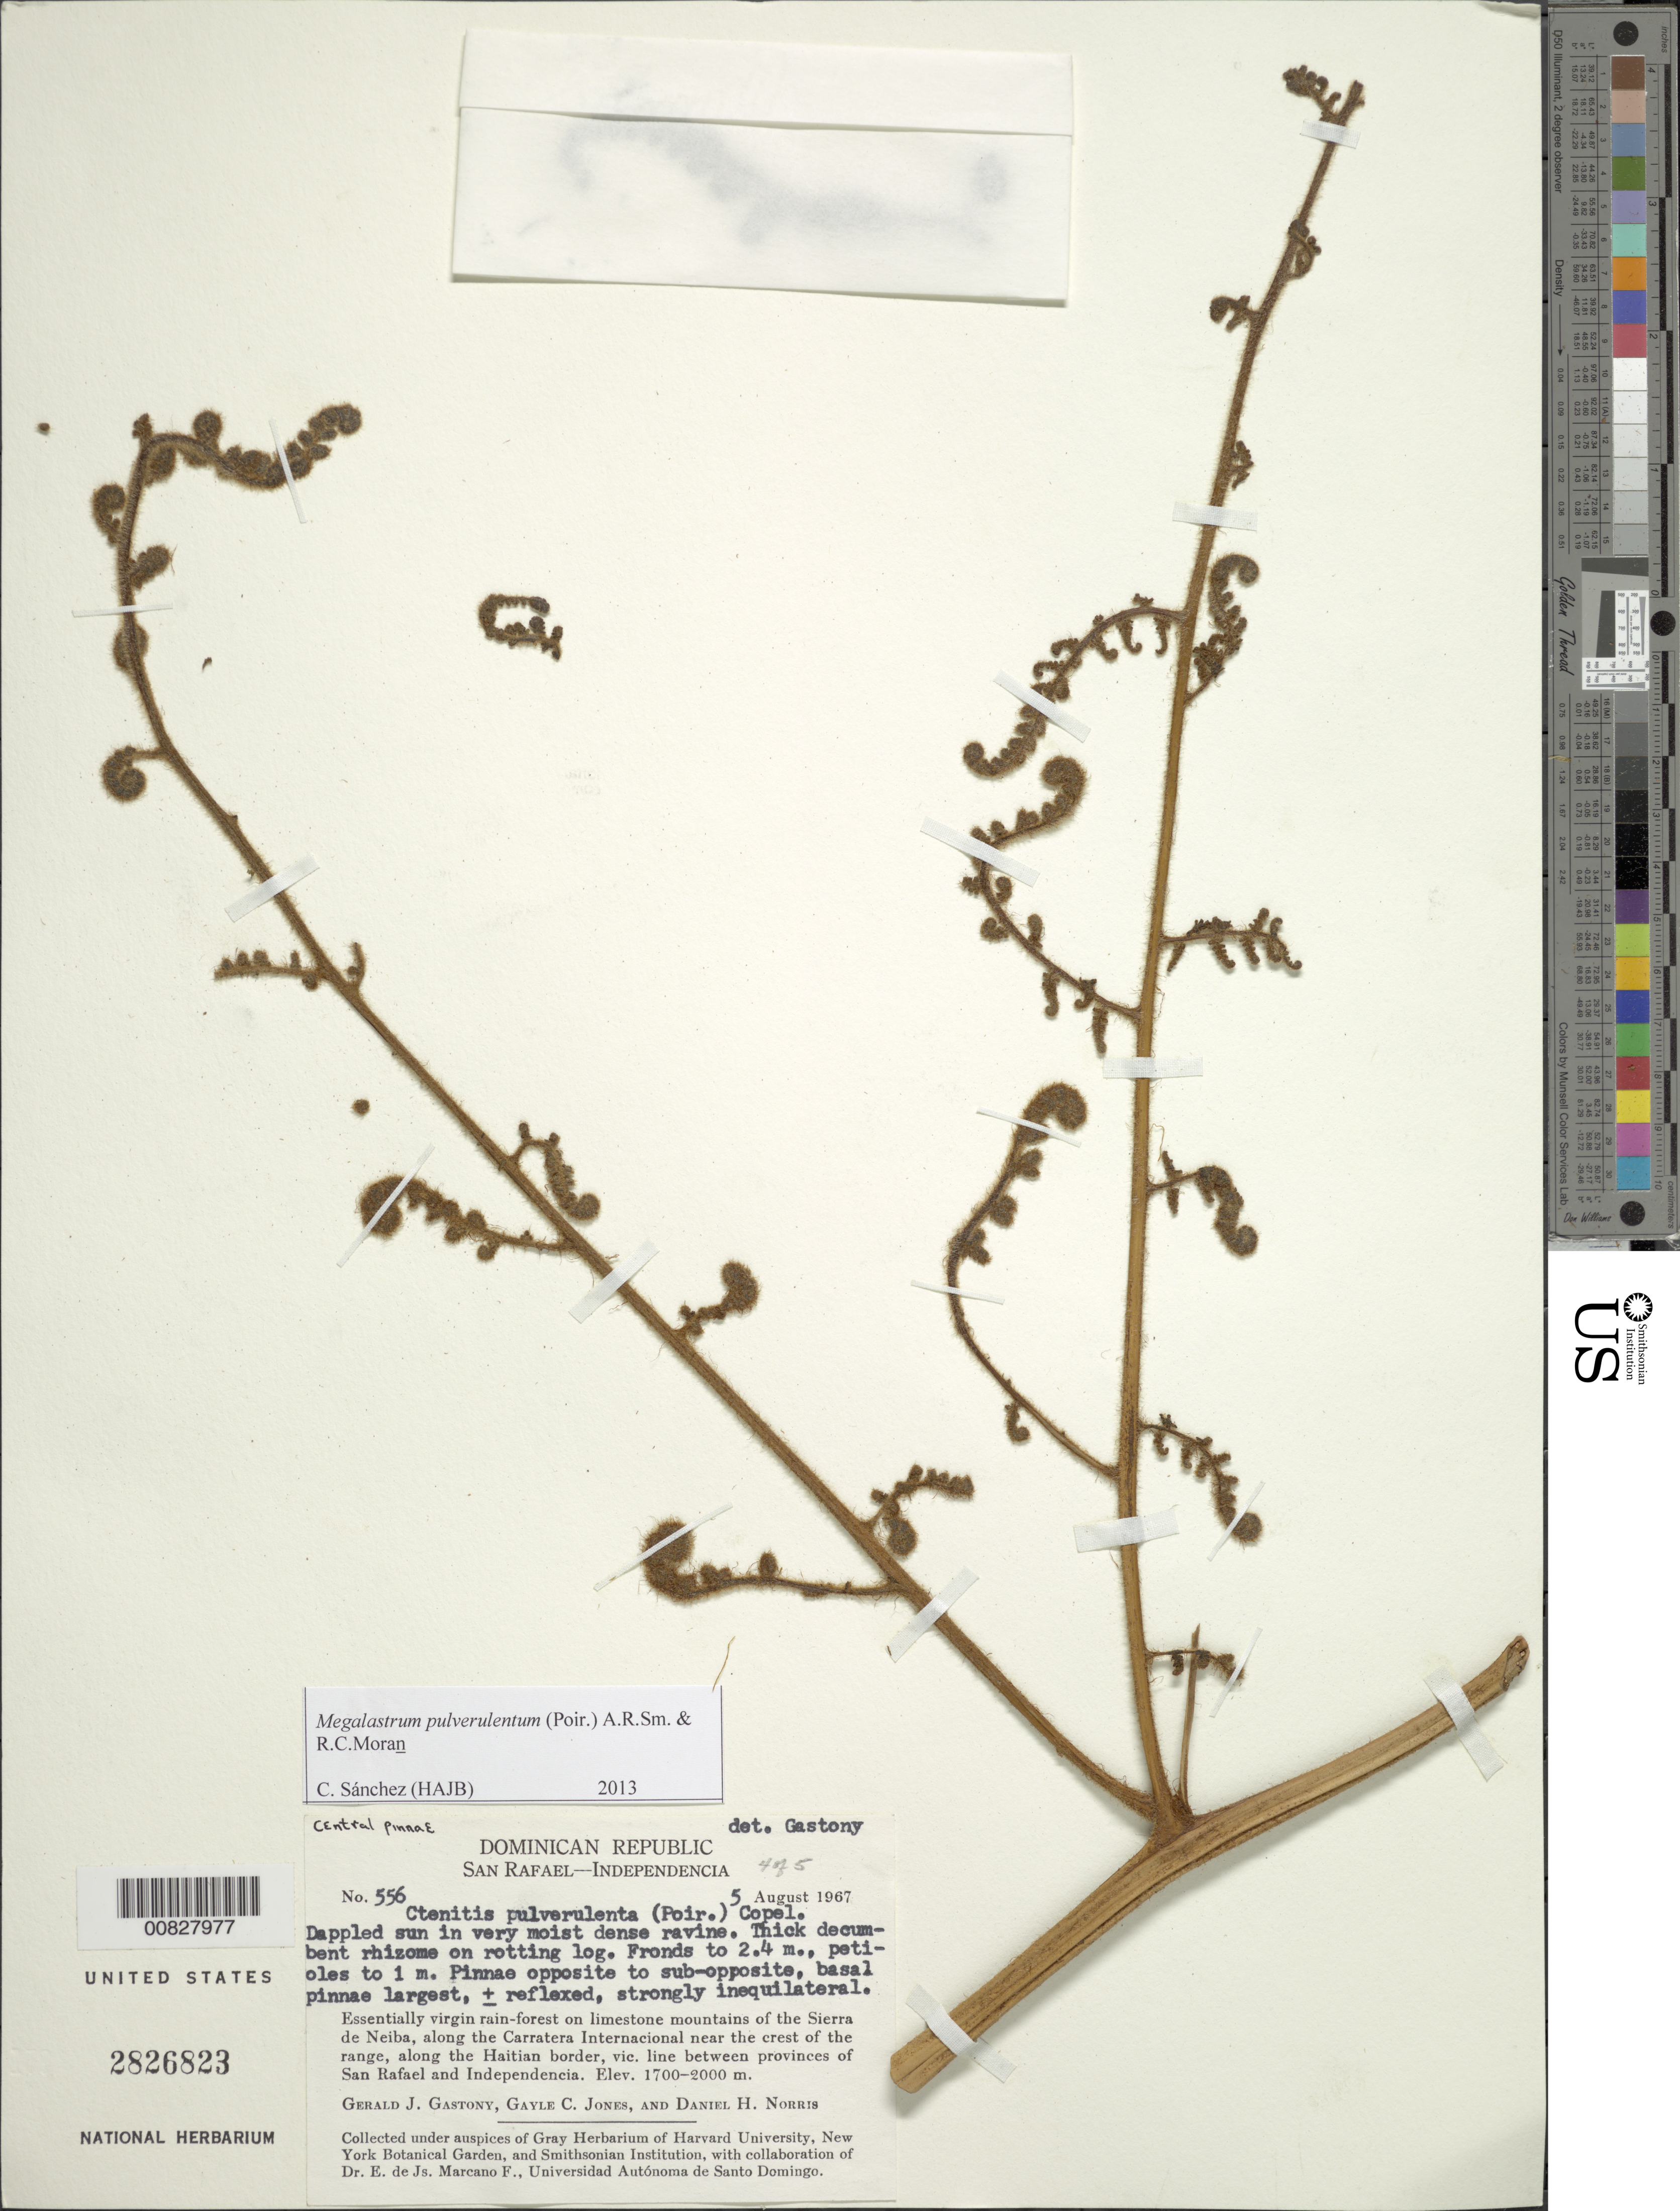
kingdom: Plantae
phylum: Tracheophyta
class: Polypodiopsida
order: Polypodiales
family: Dryopteridaceae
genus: Megalastrum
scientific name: Megalastrum pulverulentum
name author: (Poir.) A.R. Sm. & R.C. Moran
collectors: G. Gastony, G. C. Jones & D. H. Norris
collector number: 556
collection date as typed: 05 Aug 1967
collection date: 1967-08-05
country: Dominican Republic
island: Hispaniola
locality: San Rafael-Independencia, Sierra de Neiba, Carretera Internacional, along Haitian border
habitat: Essentially virgin rainforest on limestone mountains; dappled sun in very moist dense ravine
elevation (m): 1700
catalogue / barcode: US 2826823